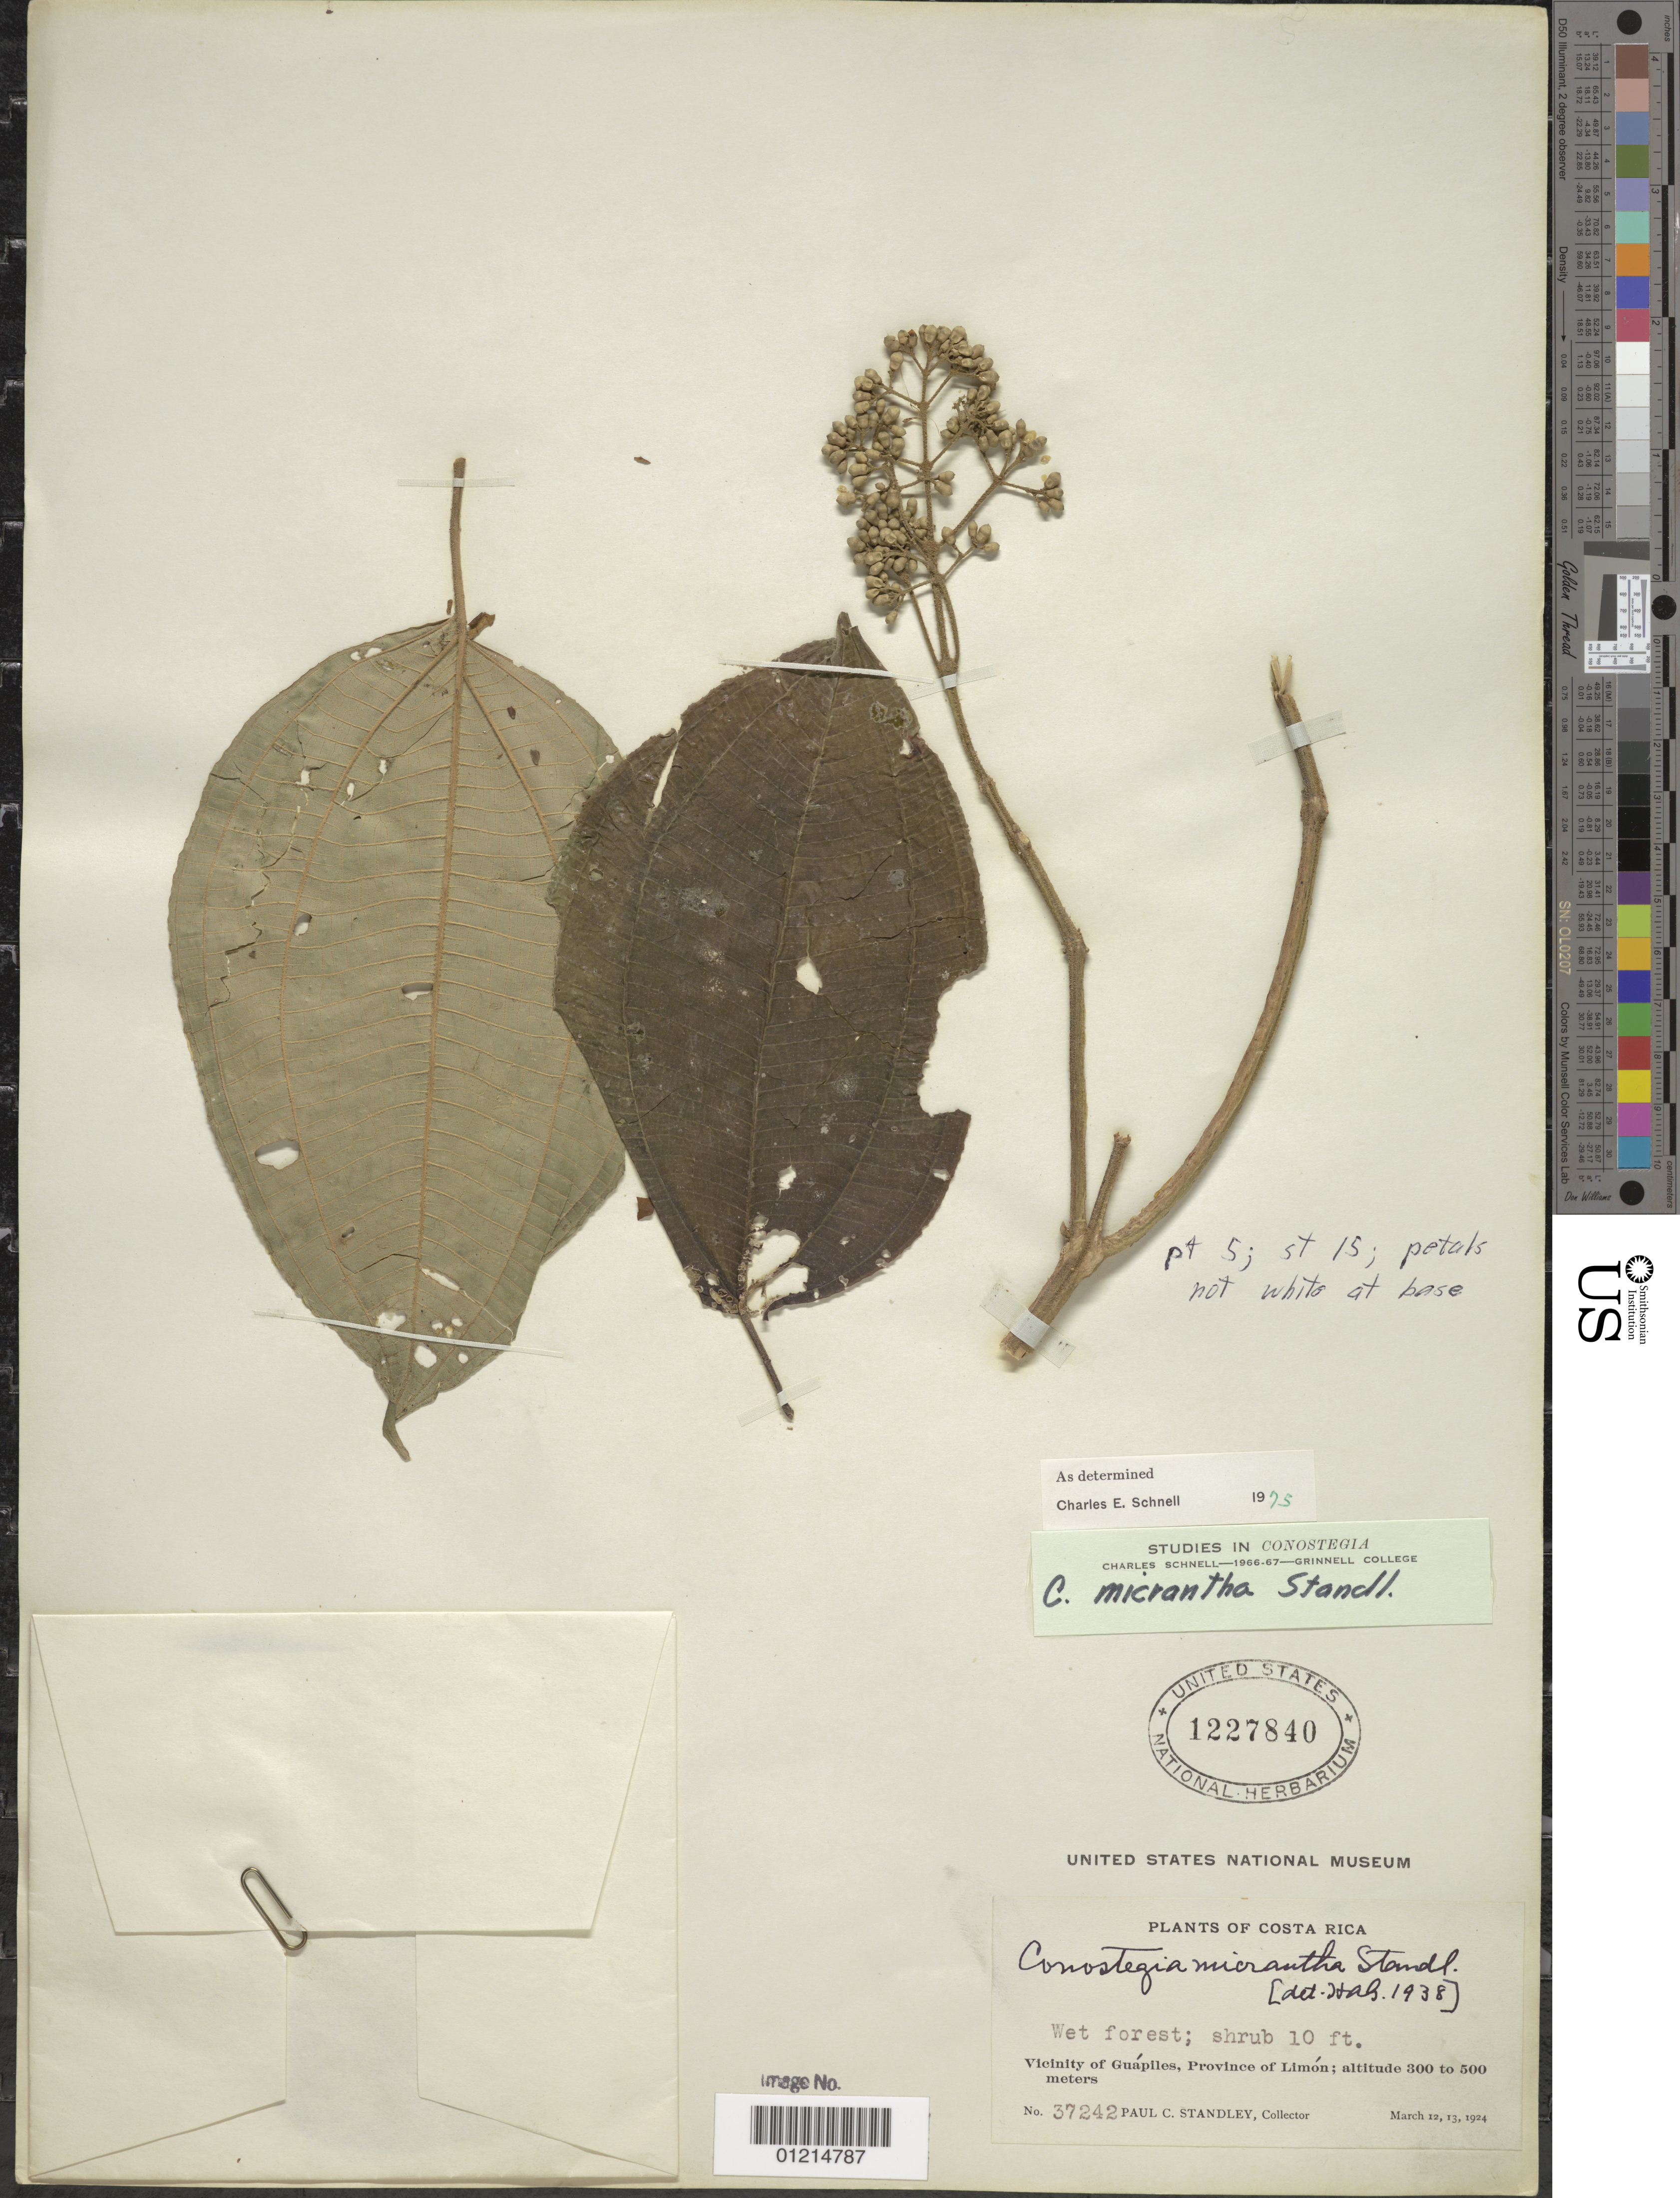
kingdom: Plantae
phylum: Tracheophyta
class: Magnoliopsida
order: Myrtales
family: Melastomataceae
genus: Conostegia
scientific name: Conostegia macrantha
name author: O. Berg ex Triana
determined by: Schnell, C. E.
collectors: P. C. Standley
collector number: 37242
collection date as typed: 12 Mar 1924 and 13 Mar 1924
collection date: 1924-03-12,1924-03-13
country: Costa Rica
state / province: Limón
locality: Vicinity of Guapiles.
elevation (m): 300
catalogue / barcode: US 1227840